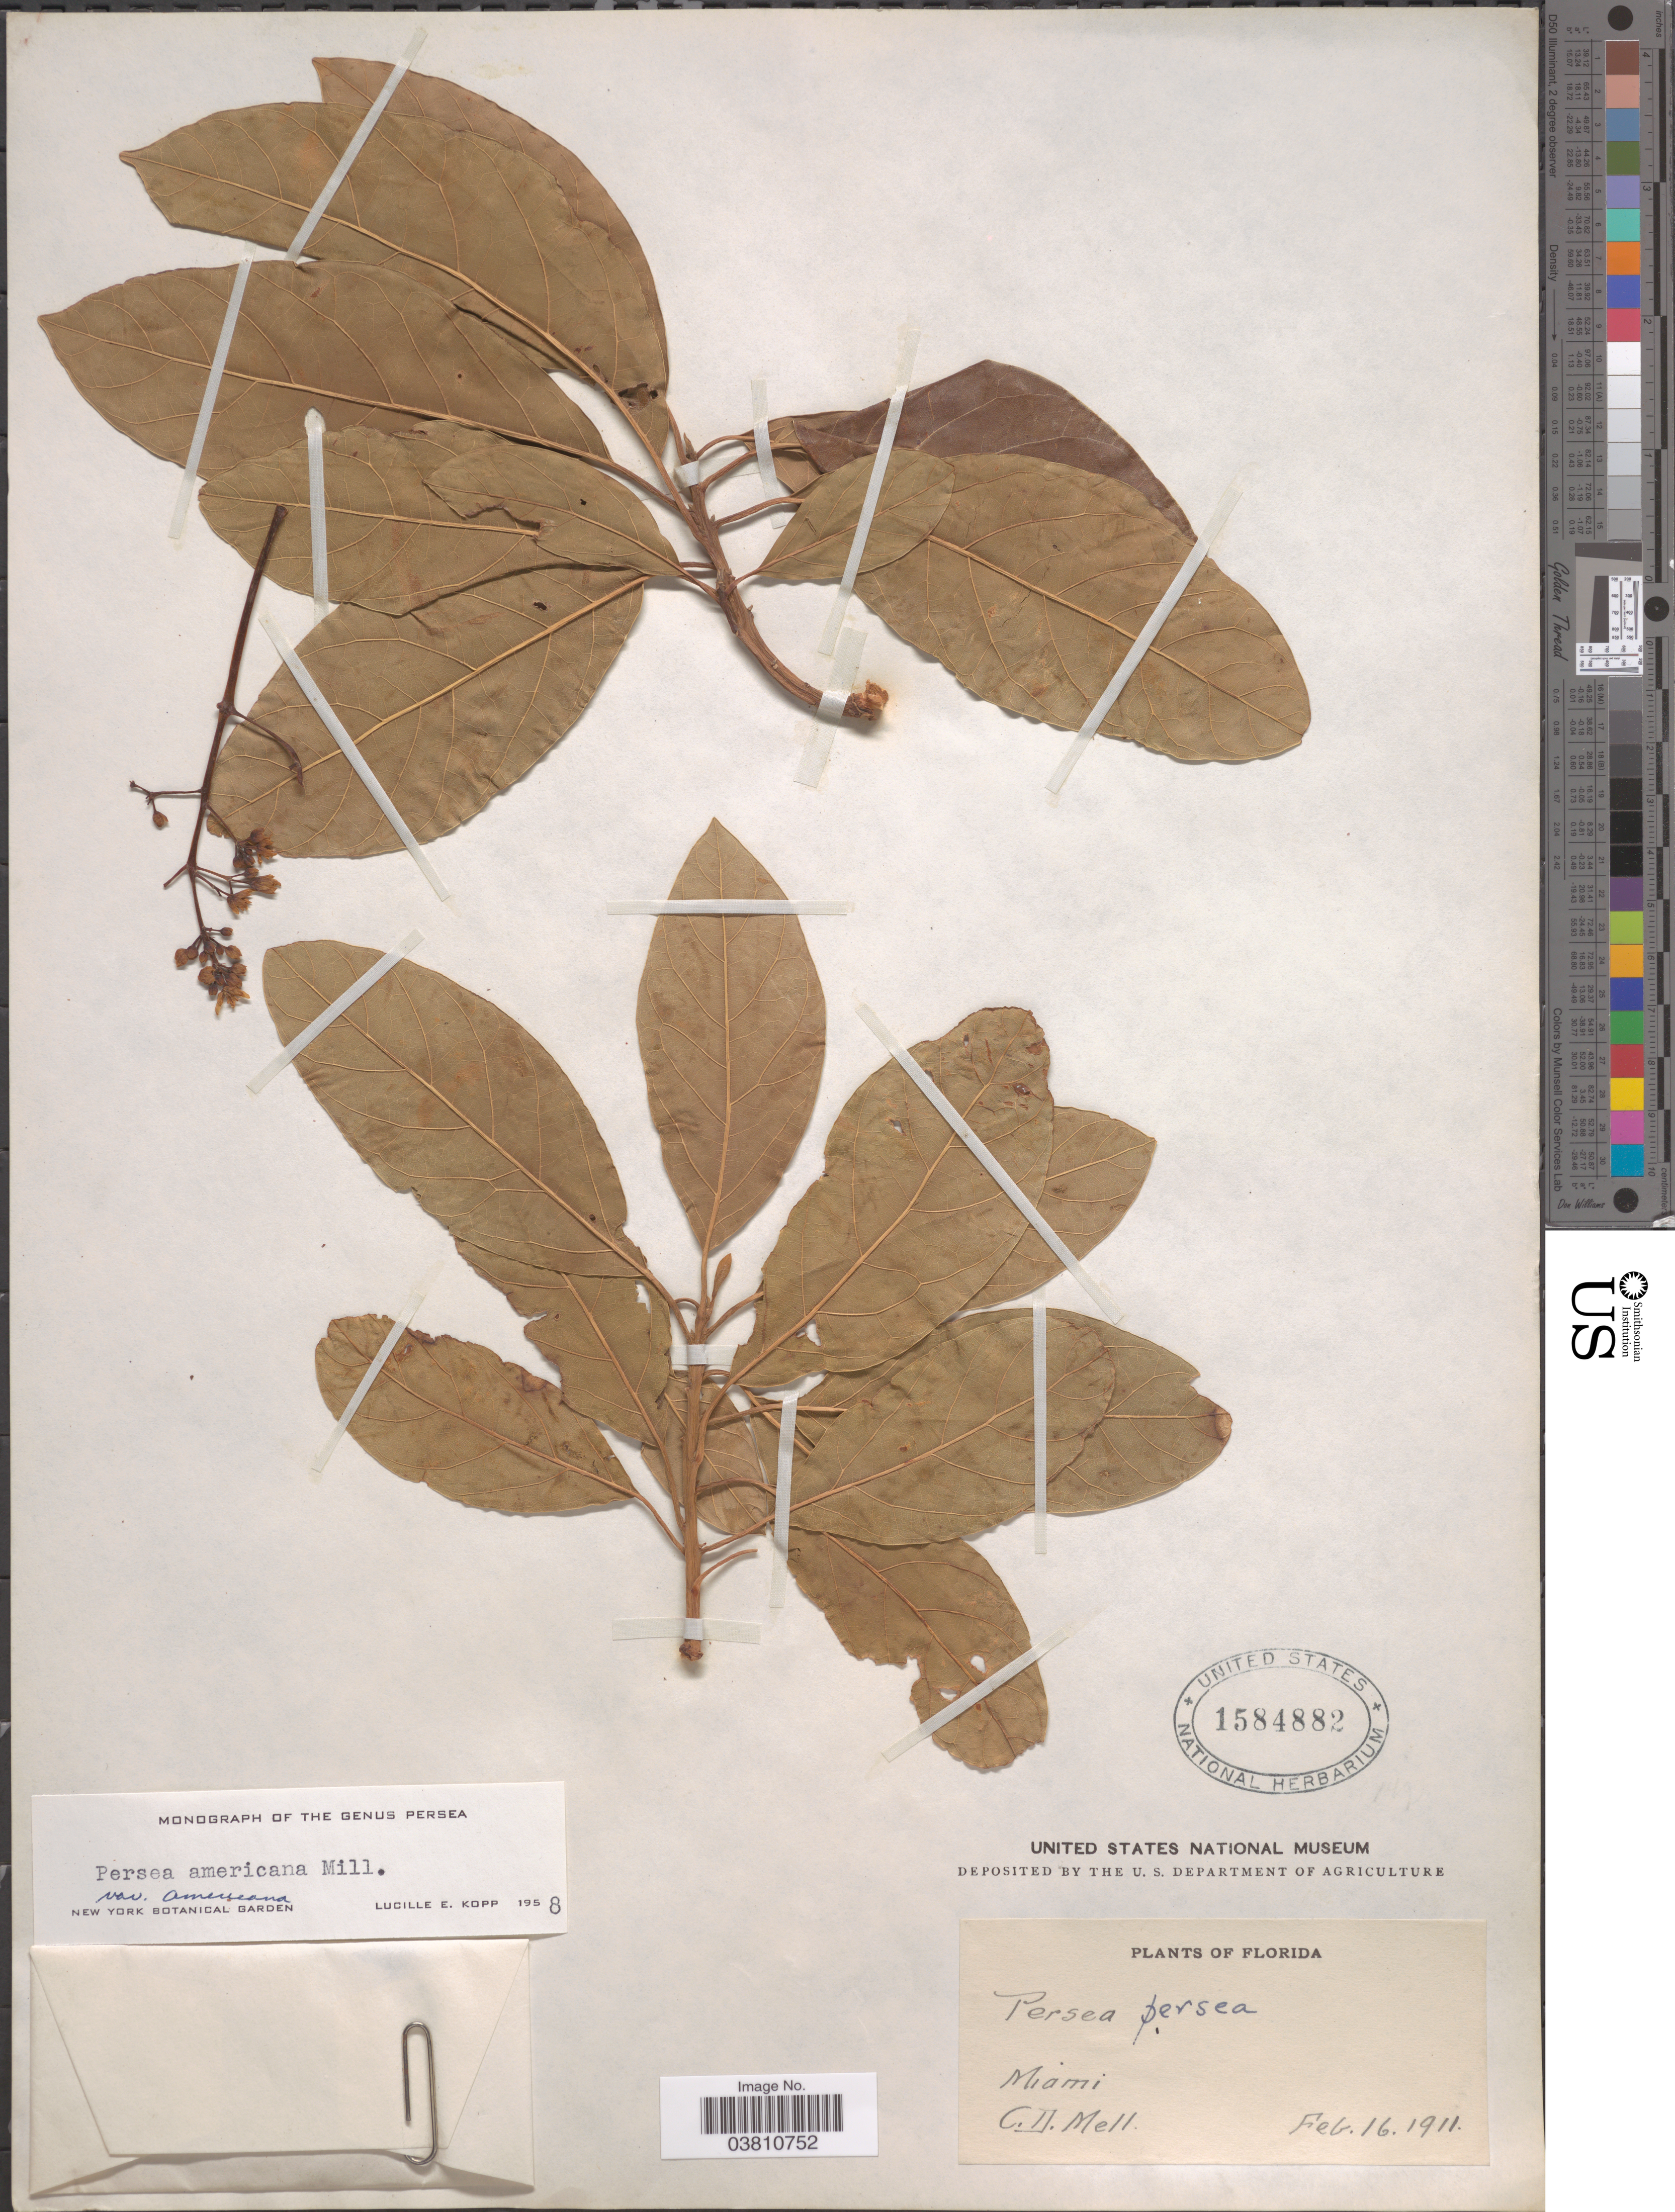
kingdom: Plantae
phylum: Tracheophyta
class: Magnoliopsida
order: Laurales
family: Lauraceae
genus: Persea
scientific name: Persea americana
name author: Mill.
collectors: C. D. Mell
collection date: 1911-02-16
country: United States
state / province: Florida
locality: Miami.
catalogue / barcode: US 1584882